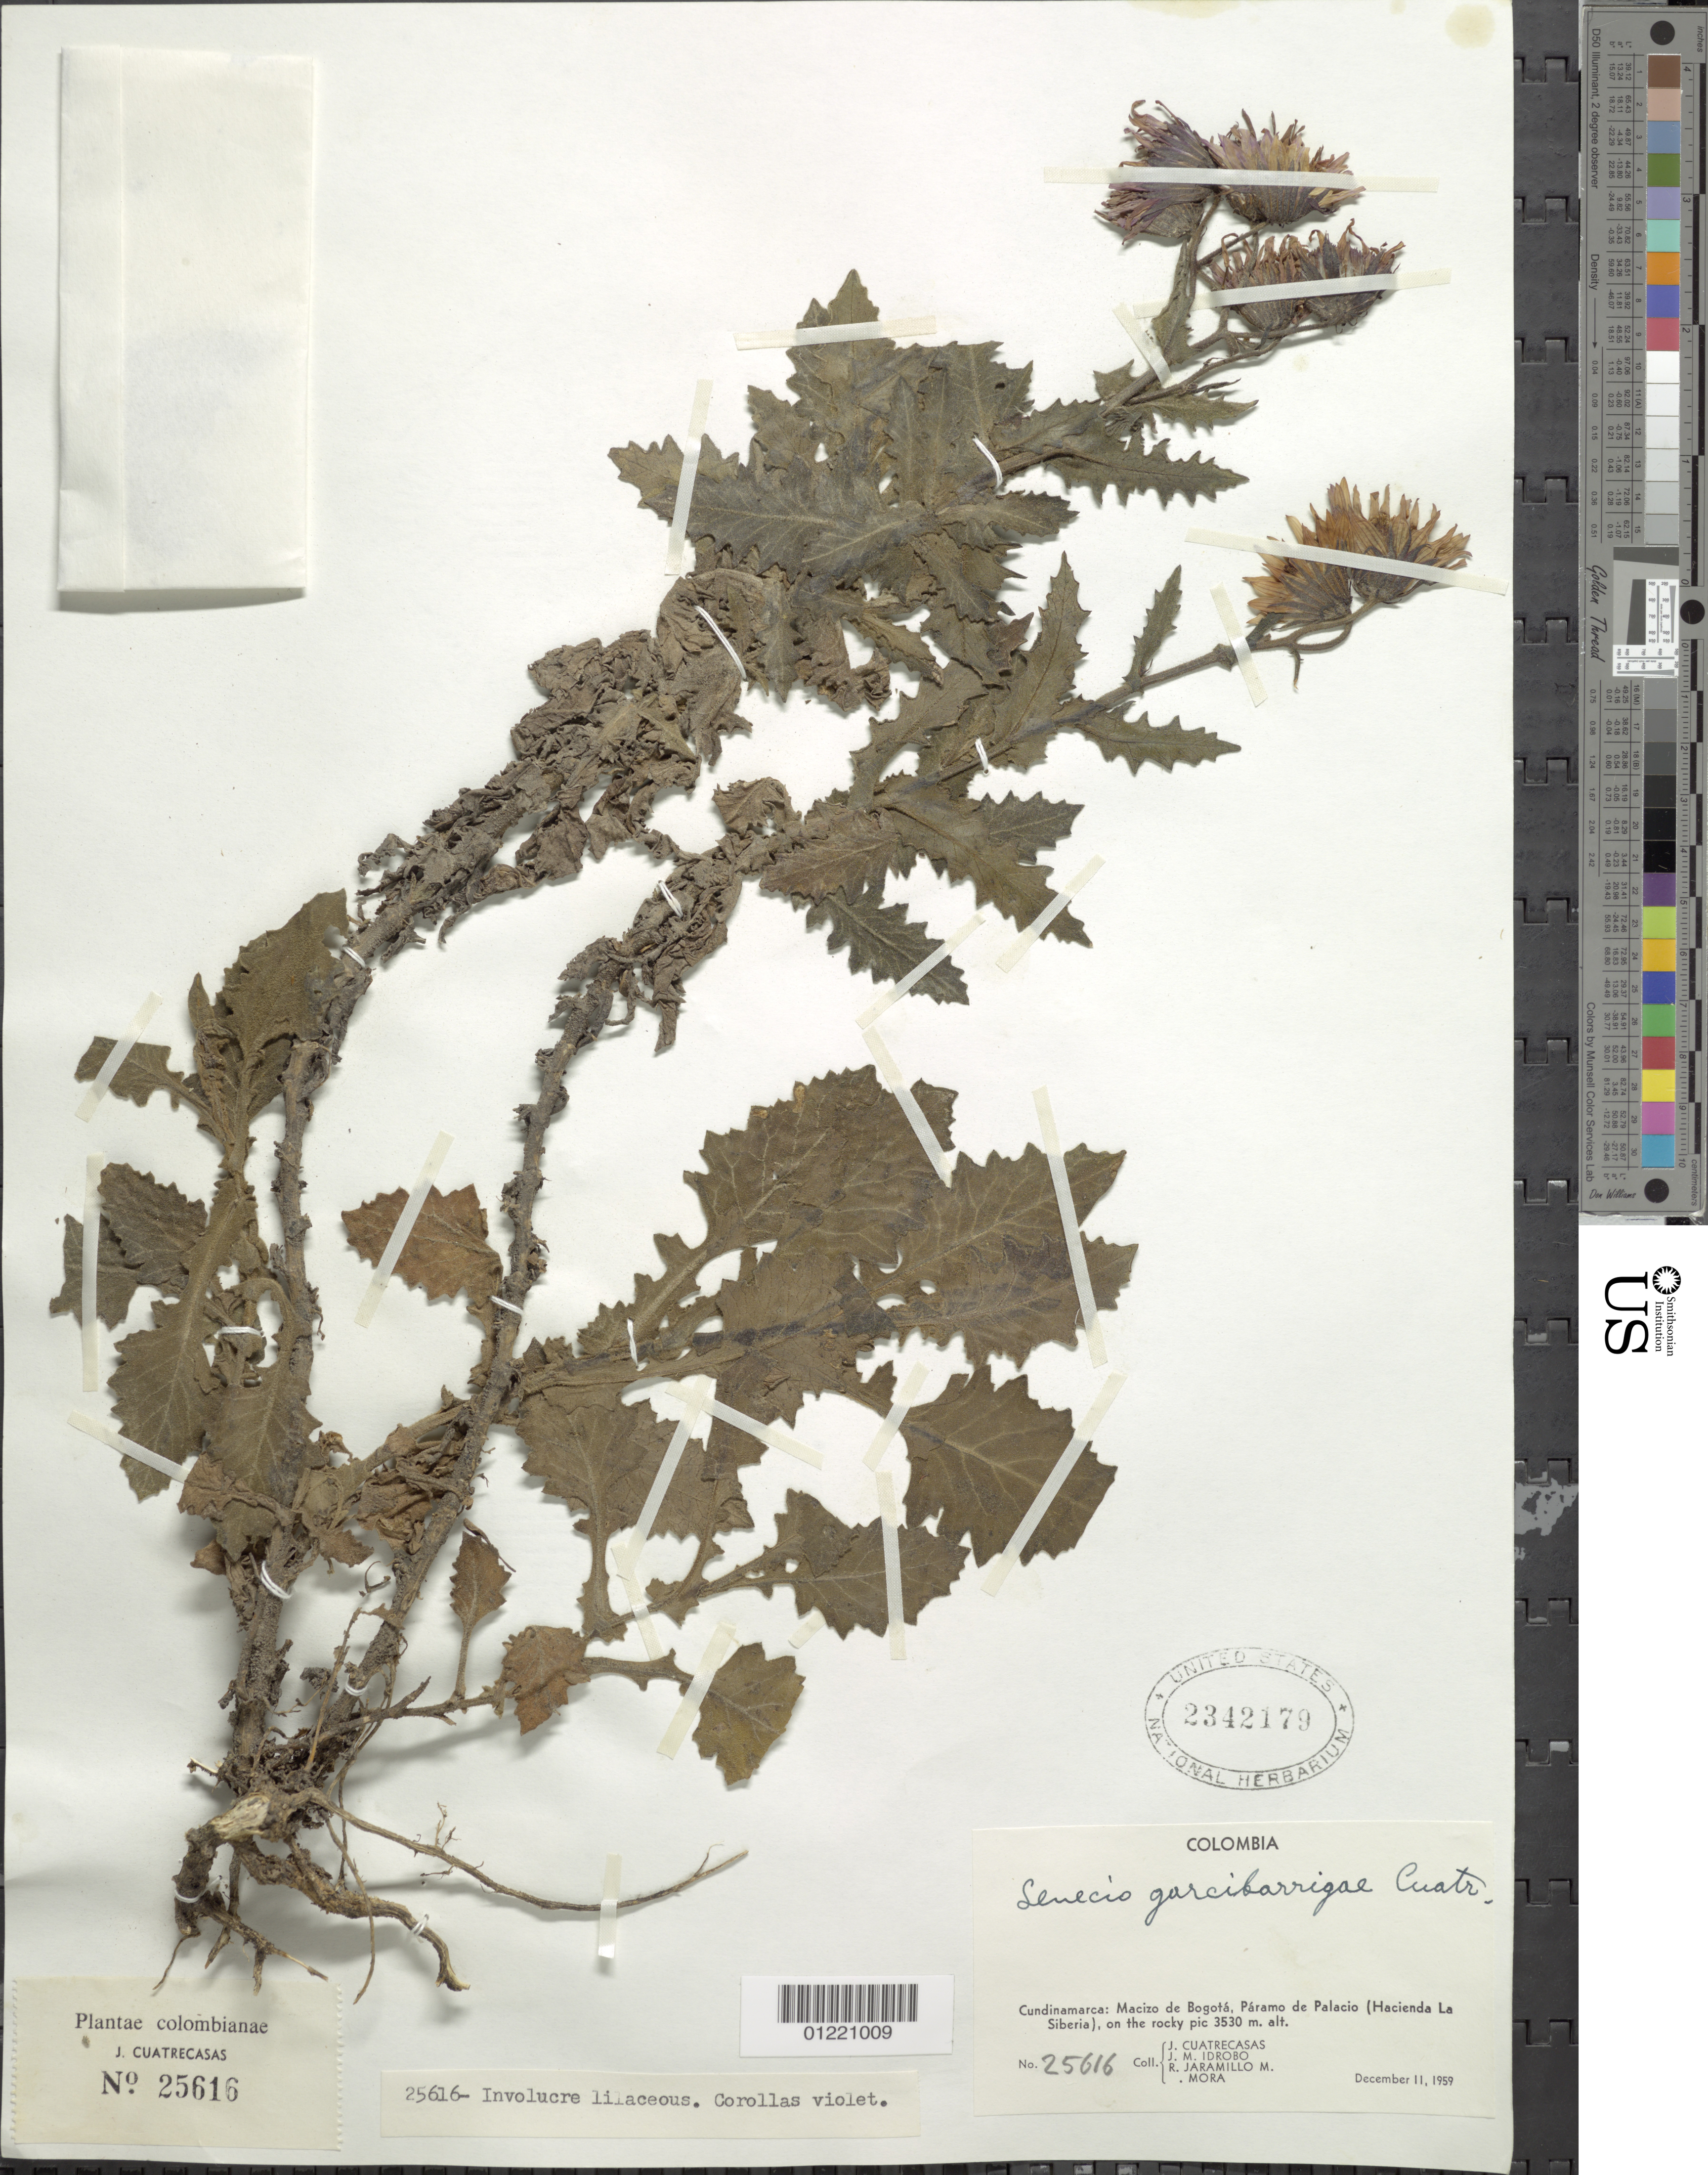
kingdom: Plantae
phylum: Tracheophyta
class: Magnoliopsida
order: Asterales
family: Asteraceae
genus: Senecio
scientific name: Senecio garcibarrigae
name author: Cuatrec.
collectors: J. Cuatrecasas, J. M. Idrobo, R. Jaramillo M. & L. E. Mora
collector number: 25616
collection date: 1959-12-11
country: Colombia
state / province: Cundinamarca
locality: Macizo de Bogota, Paramo de Palacio (Hacienda La Siberia), on the rocky pic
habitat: paramo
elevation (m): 3530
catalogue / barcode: US 2342179